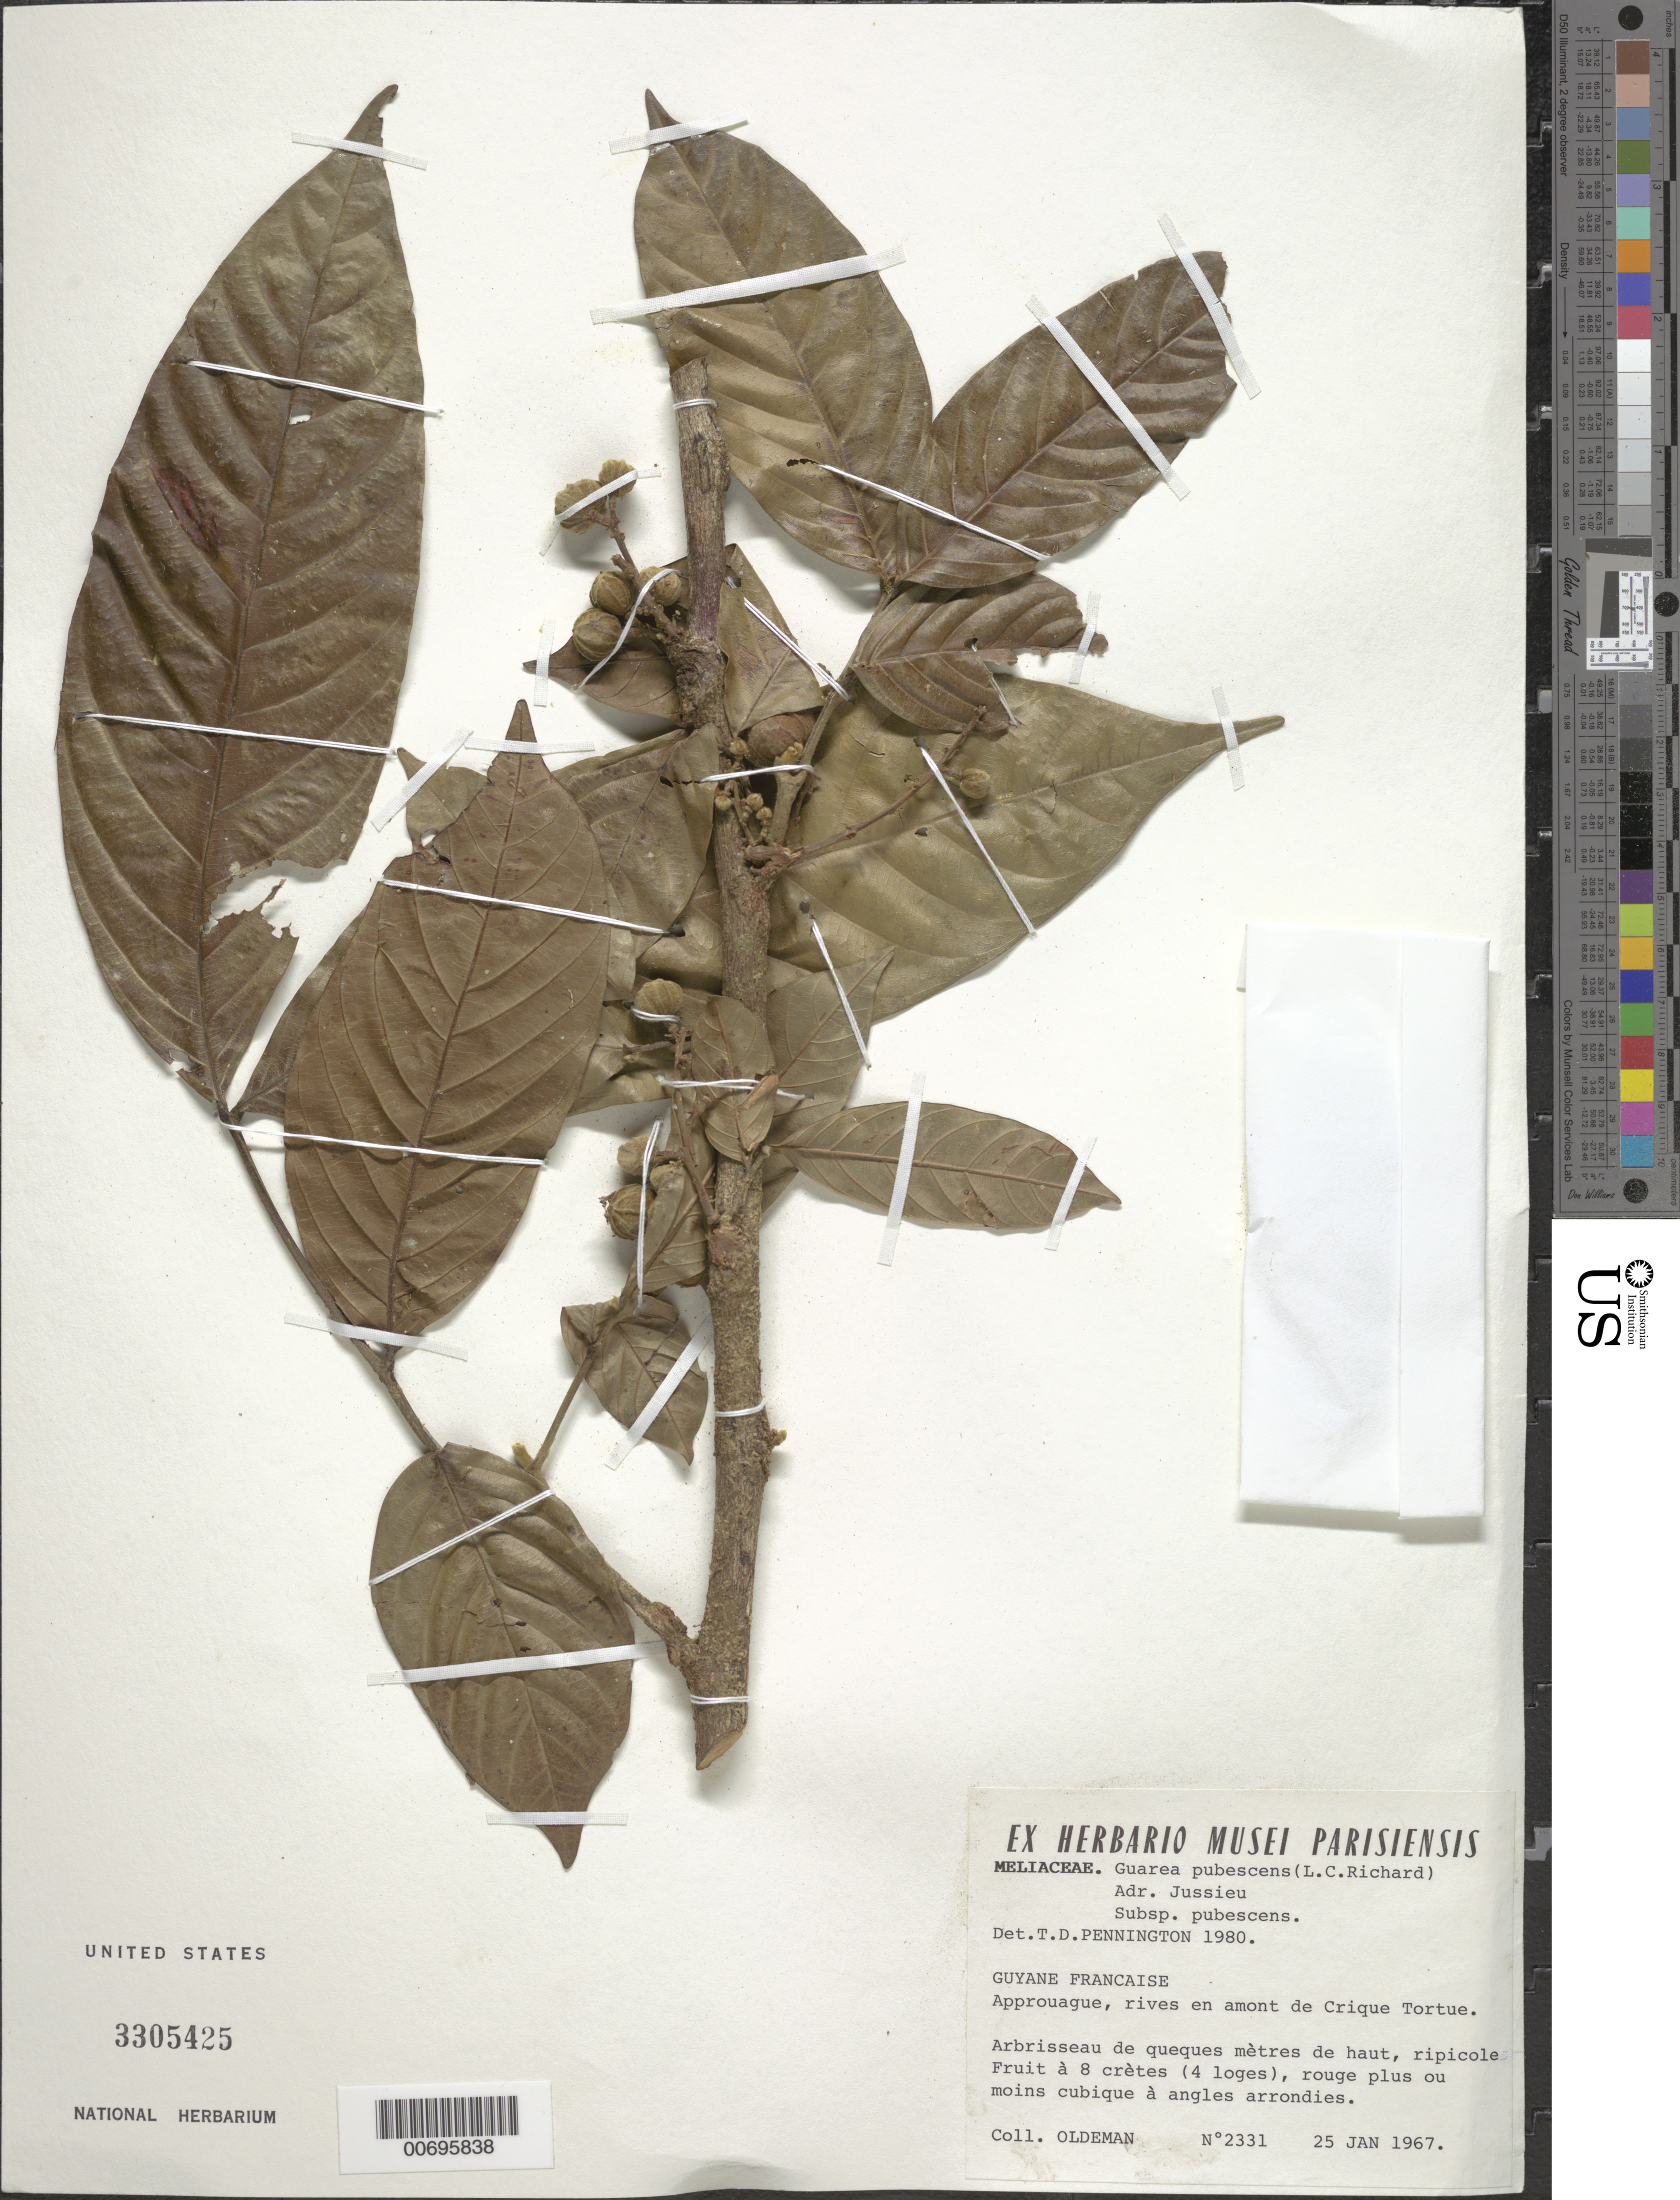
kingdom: Plantae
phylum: Tracheophyta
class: Magnoliopsida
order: Sapindales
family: Meliaceae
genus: Guarea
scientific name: Guarea pubescens subsp. pubescens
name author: (Rich.) A. Juss.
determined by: Pennington, T. D., (K)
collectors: R. Oldeman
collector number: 2331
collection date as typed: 25-Jan-67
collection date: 1967-01-25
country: French Guiana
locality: Approuague, rives en amont de Crique Tortue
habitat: Ripicole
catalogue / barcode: US 3305425